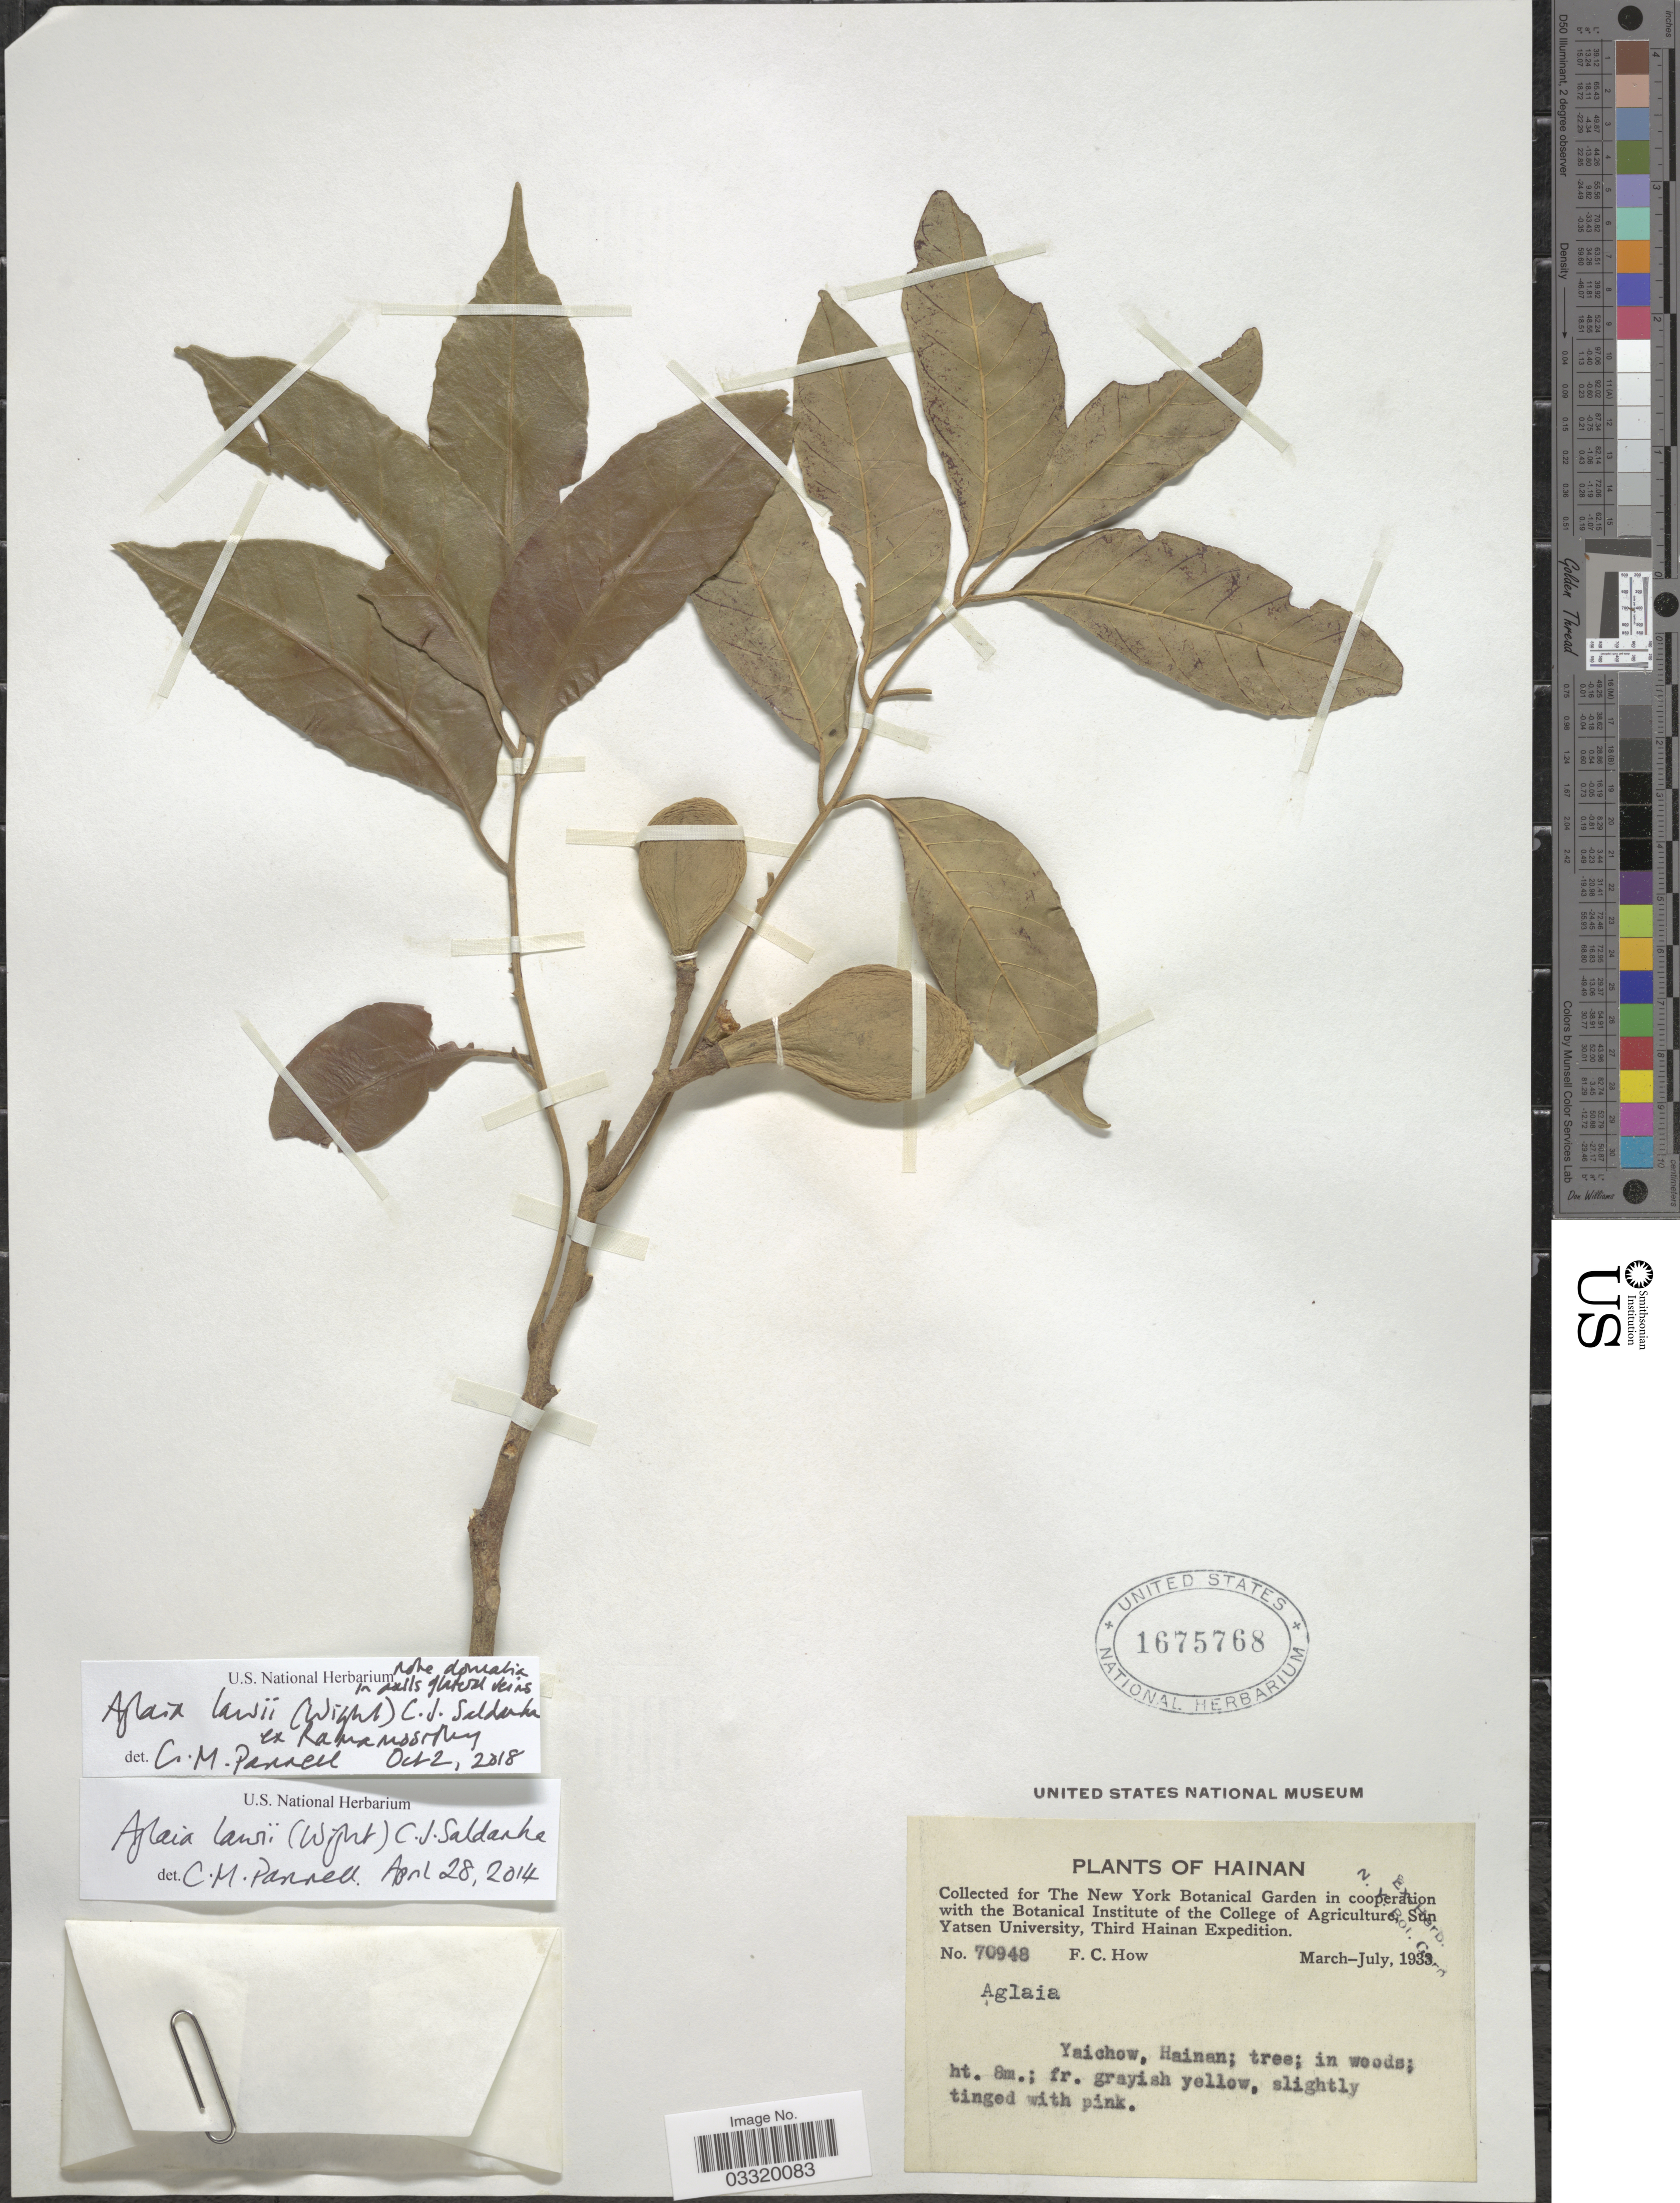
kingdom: Plantae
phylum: Tracheophyta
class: Magnoliopsida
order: Sapindales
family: Meliaceae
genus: Aglaia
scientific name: Aglaia lawii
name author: (Wight) C.J. Saldanha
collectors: F. C. How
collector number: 70948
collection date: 1933-03/1933-07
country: China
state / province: Hainan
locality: Yaichow.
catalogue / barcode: US 1675768